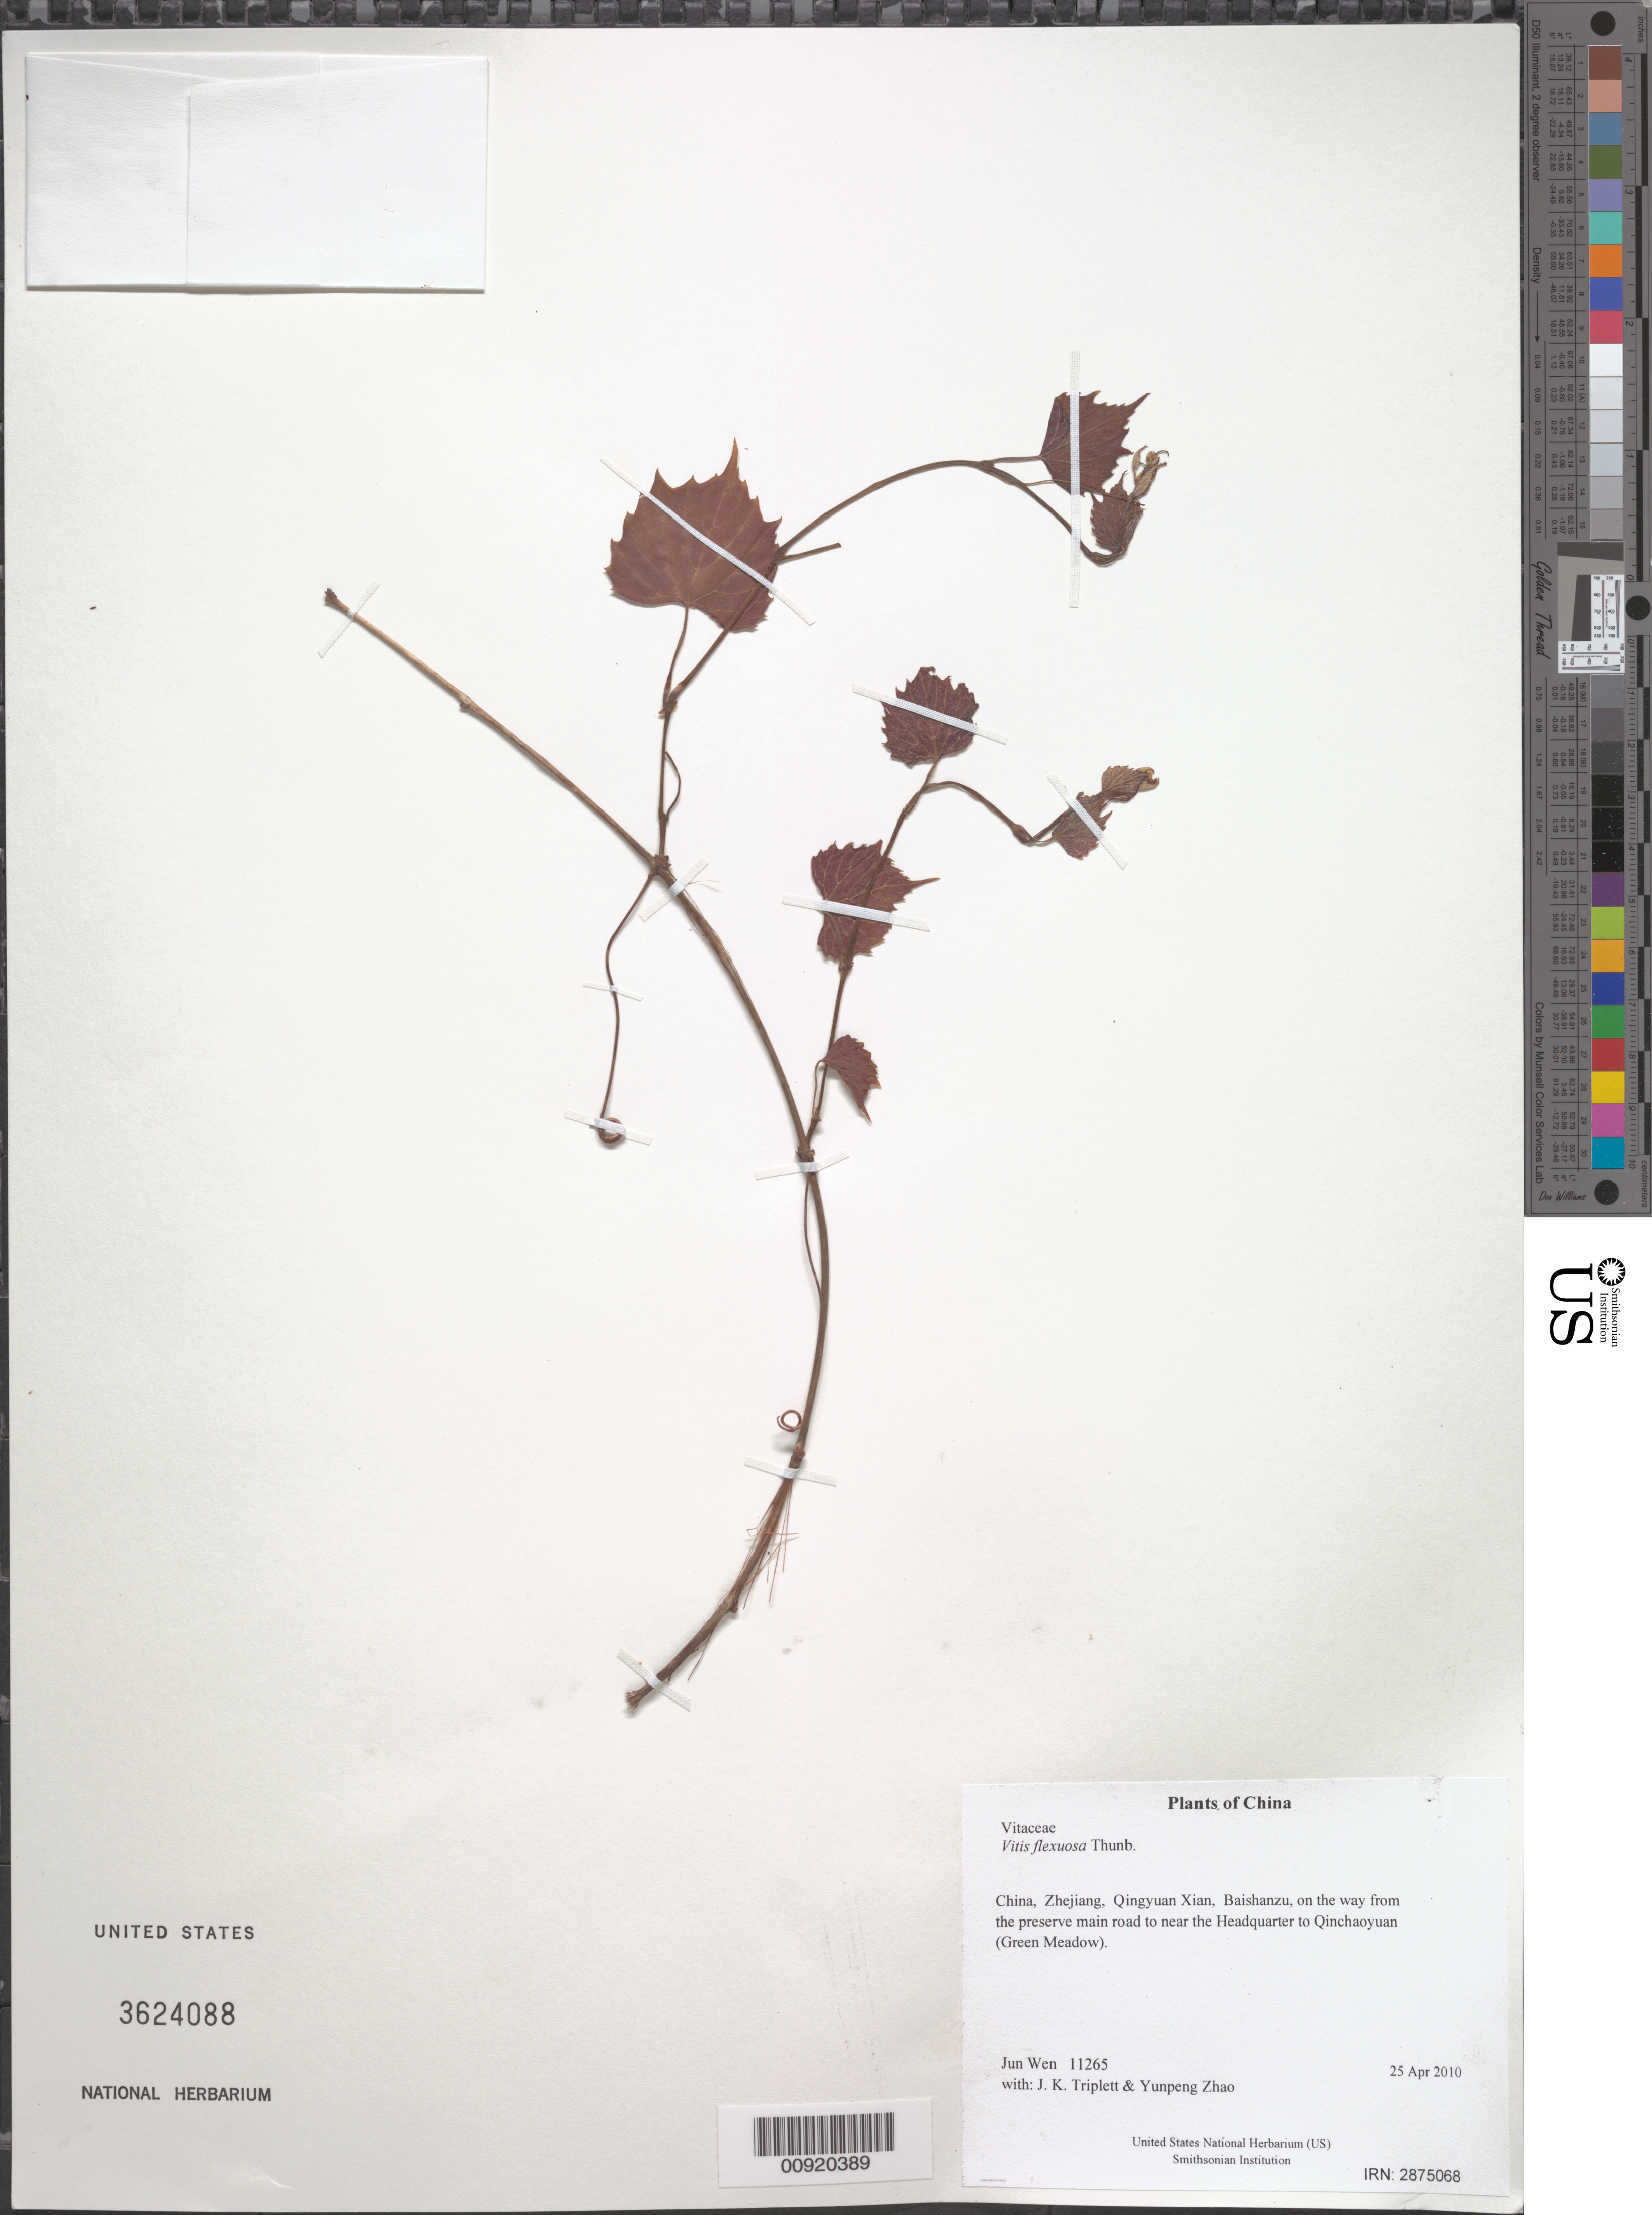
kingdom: Plantae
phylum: Tracheophyta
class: Magnoliopsida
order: Vitales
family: Vitaceae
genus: Vitis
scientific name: Vitis flexuosa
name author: Thunb.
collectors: J. Wen, J. K. Triplett & Yunpeng Zhao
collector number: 11265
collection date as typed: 25 Apr 2010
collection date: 2010-04-25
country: China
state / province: Zhejiang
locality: Qingyuan Xian, Baishanzu, on the way from the preserve main road to near the Headquarter to Qinchaoyuan (Green Meadow).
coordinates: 27 43.836 N, 119 11.136 E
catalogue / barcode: US 3624088